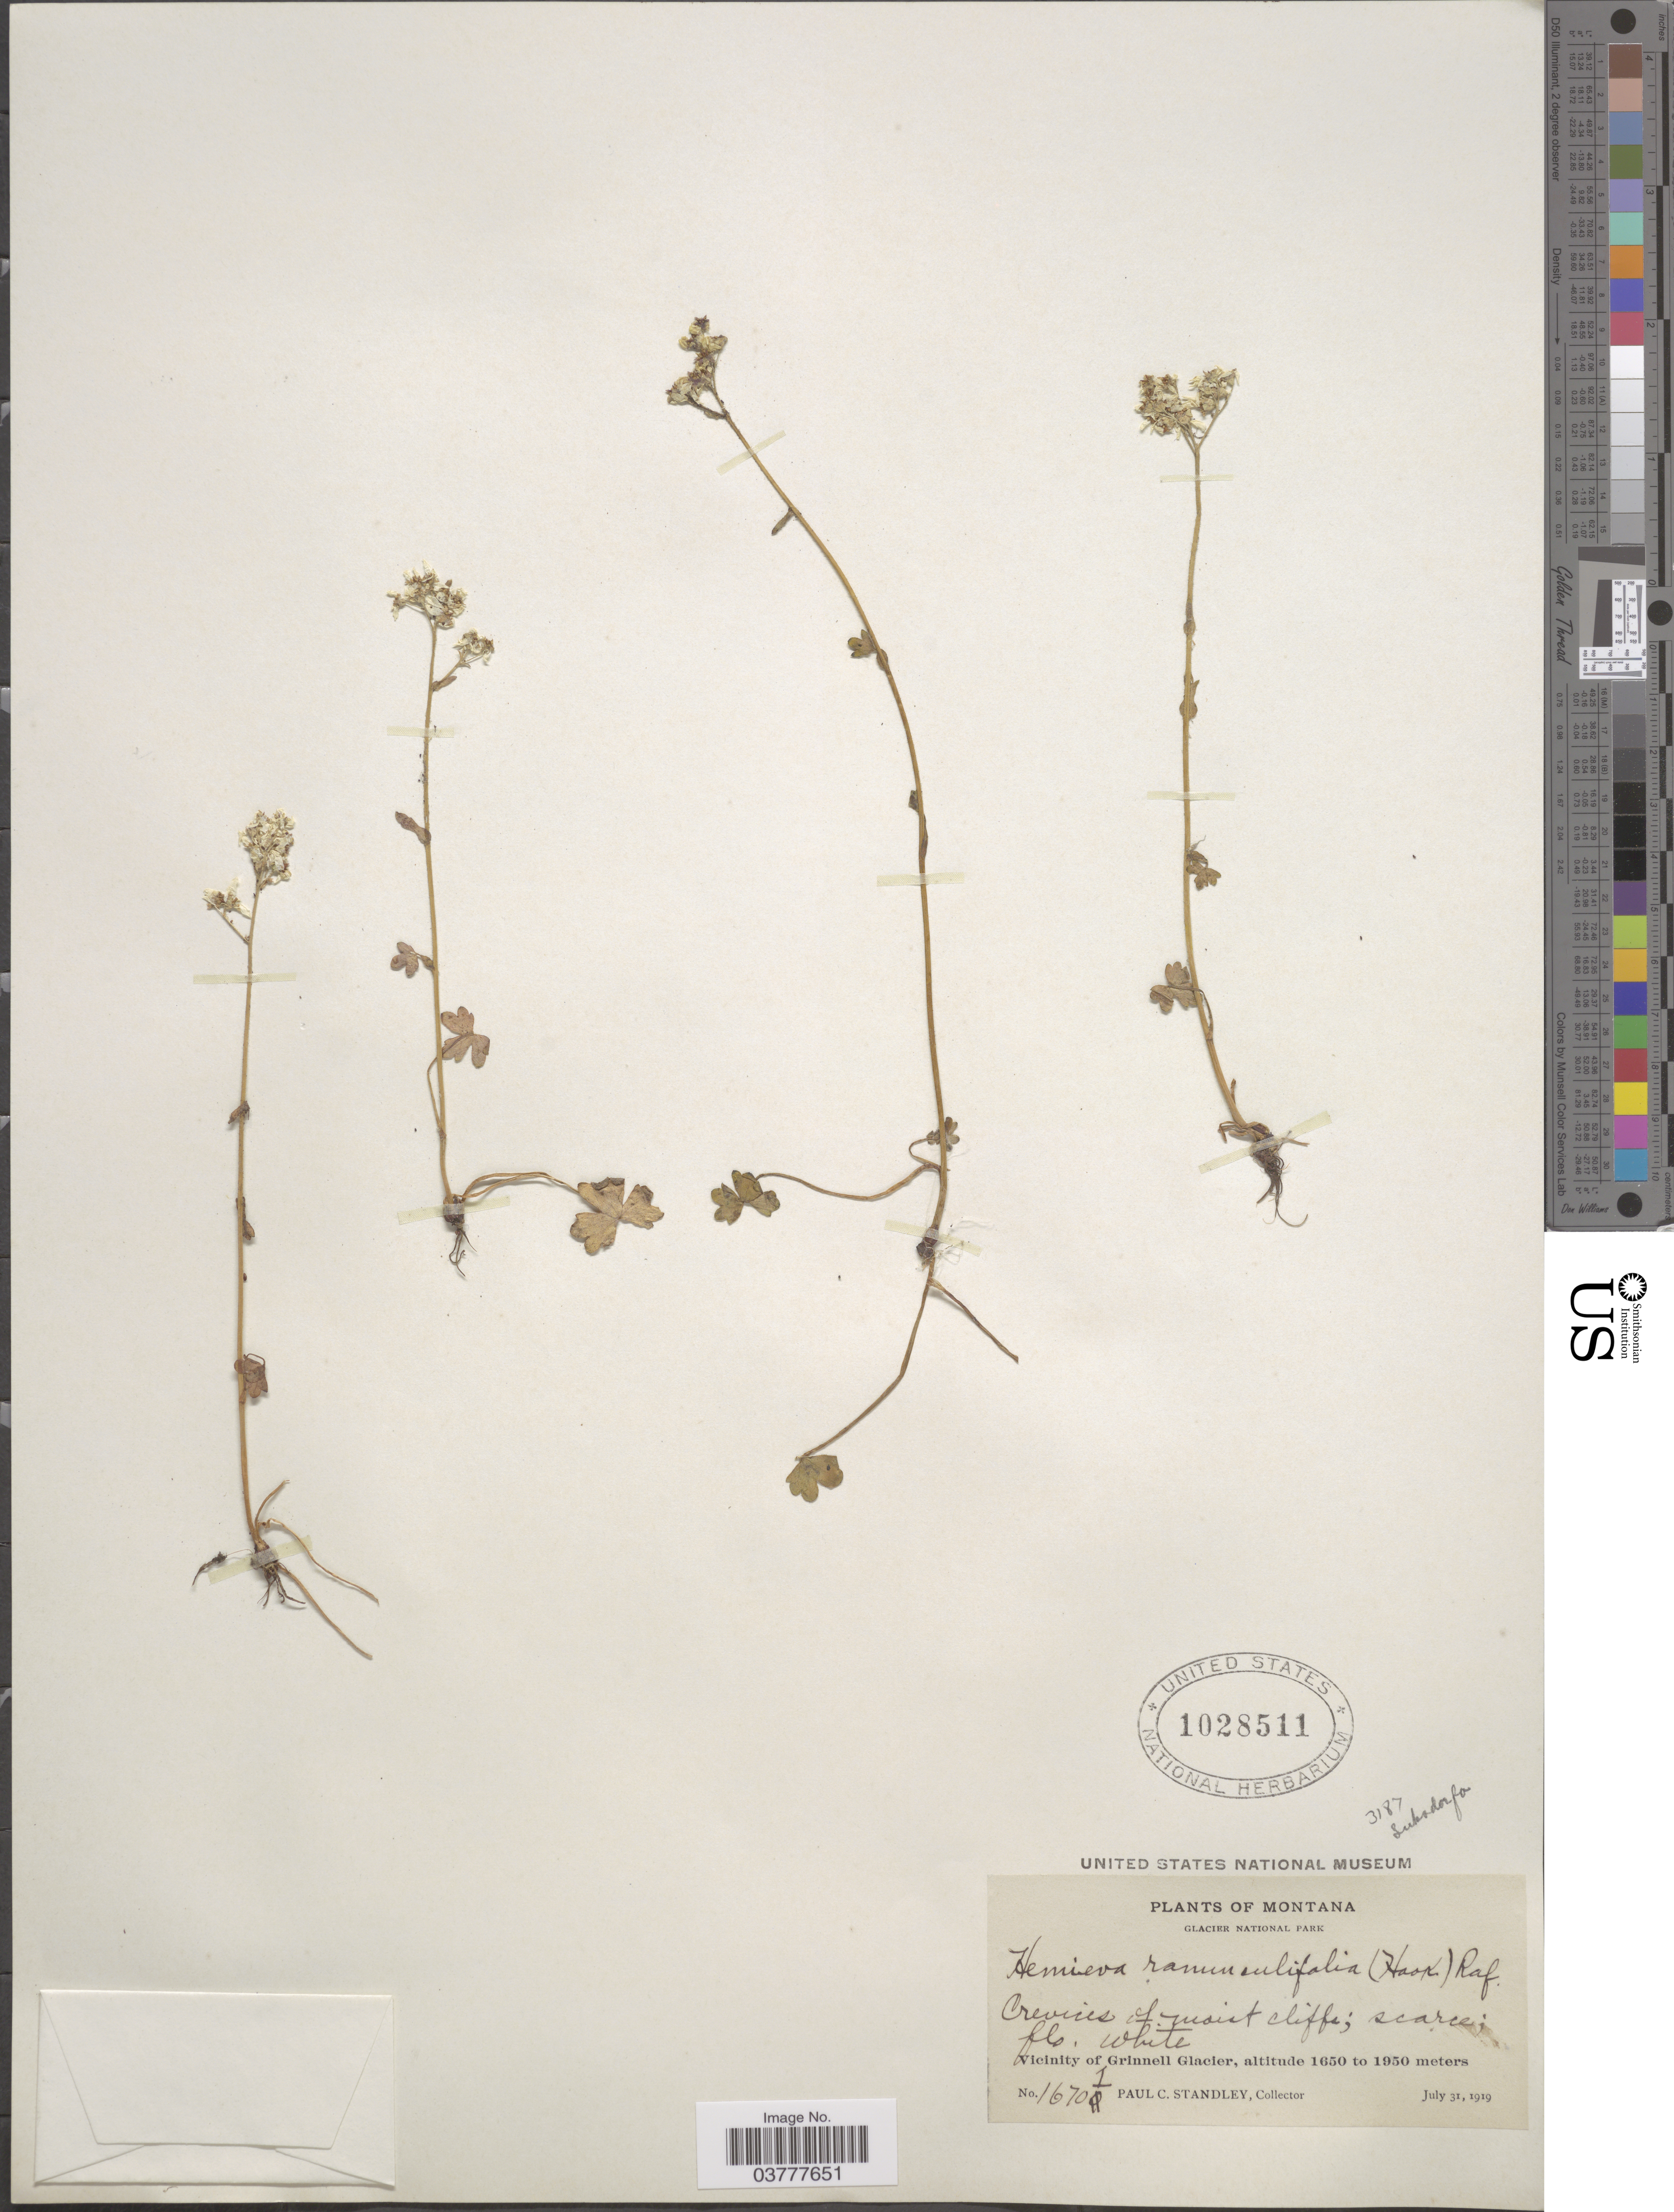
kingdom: Plantae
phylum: Tracheophyta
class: Magnoliopsida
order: Saxifragales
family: Saxifragaceae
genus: Hemieva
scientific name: Hemieva ranunculifolia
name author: (Hook.) Raf.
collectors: P. C. Standley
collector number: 16701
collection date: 1919-07-31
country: United States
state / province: Montana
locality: Glacier National Park. Vicinity of Grinnell Glacier.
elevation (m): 1650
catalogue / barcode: US 1028511